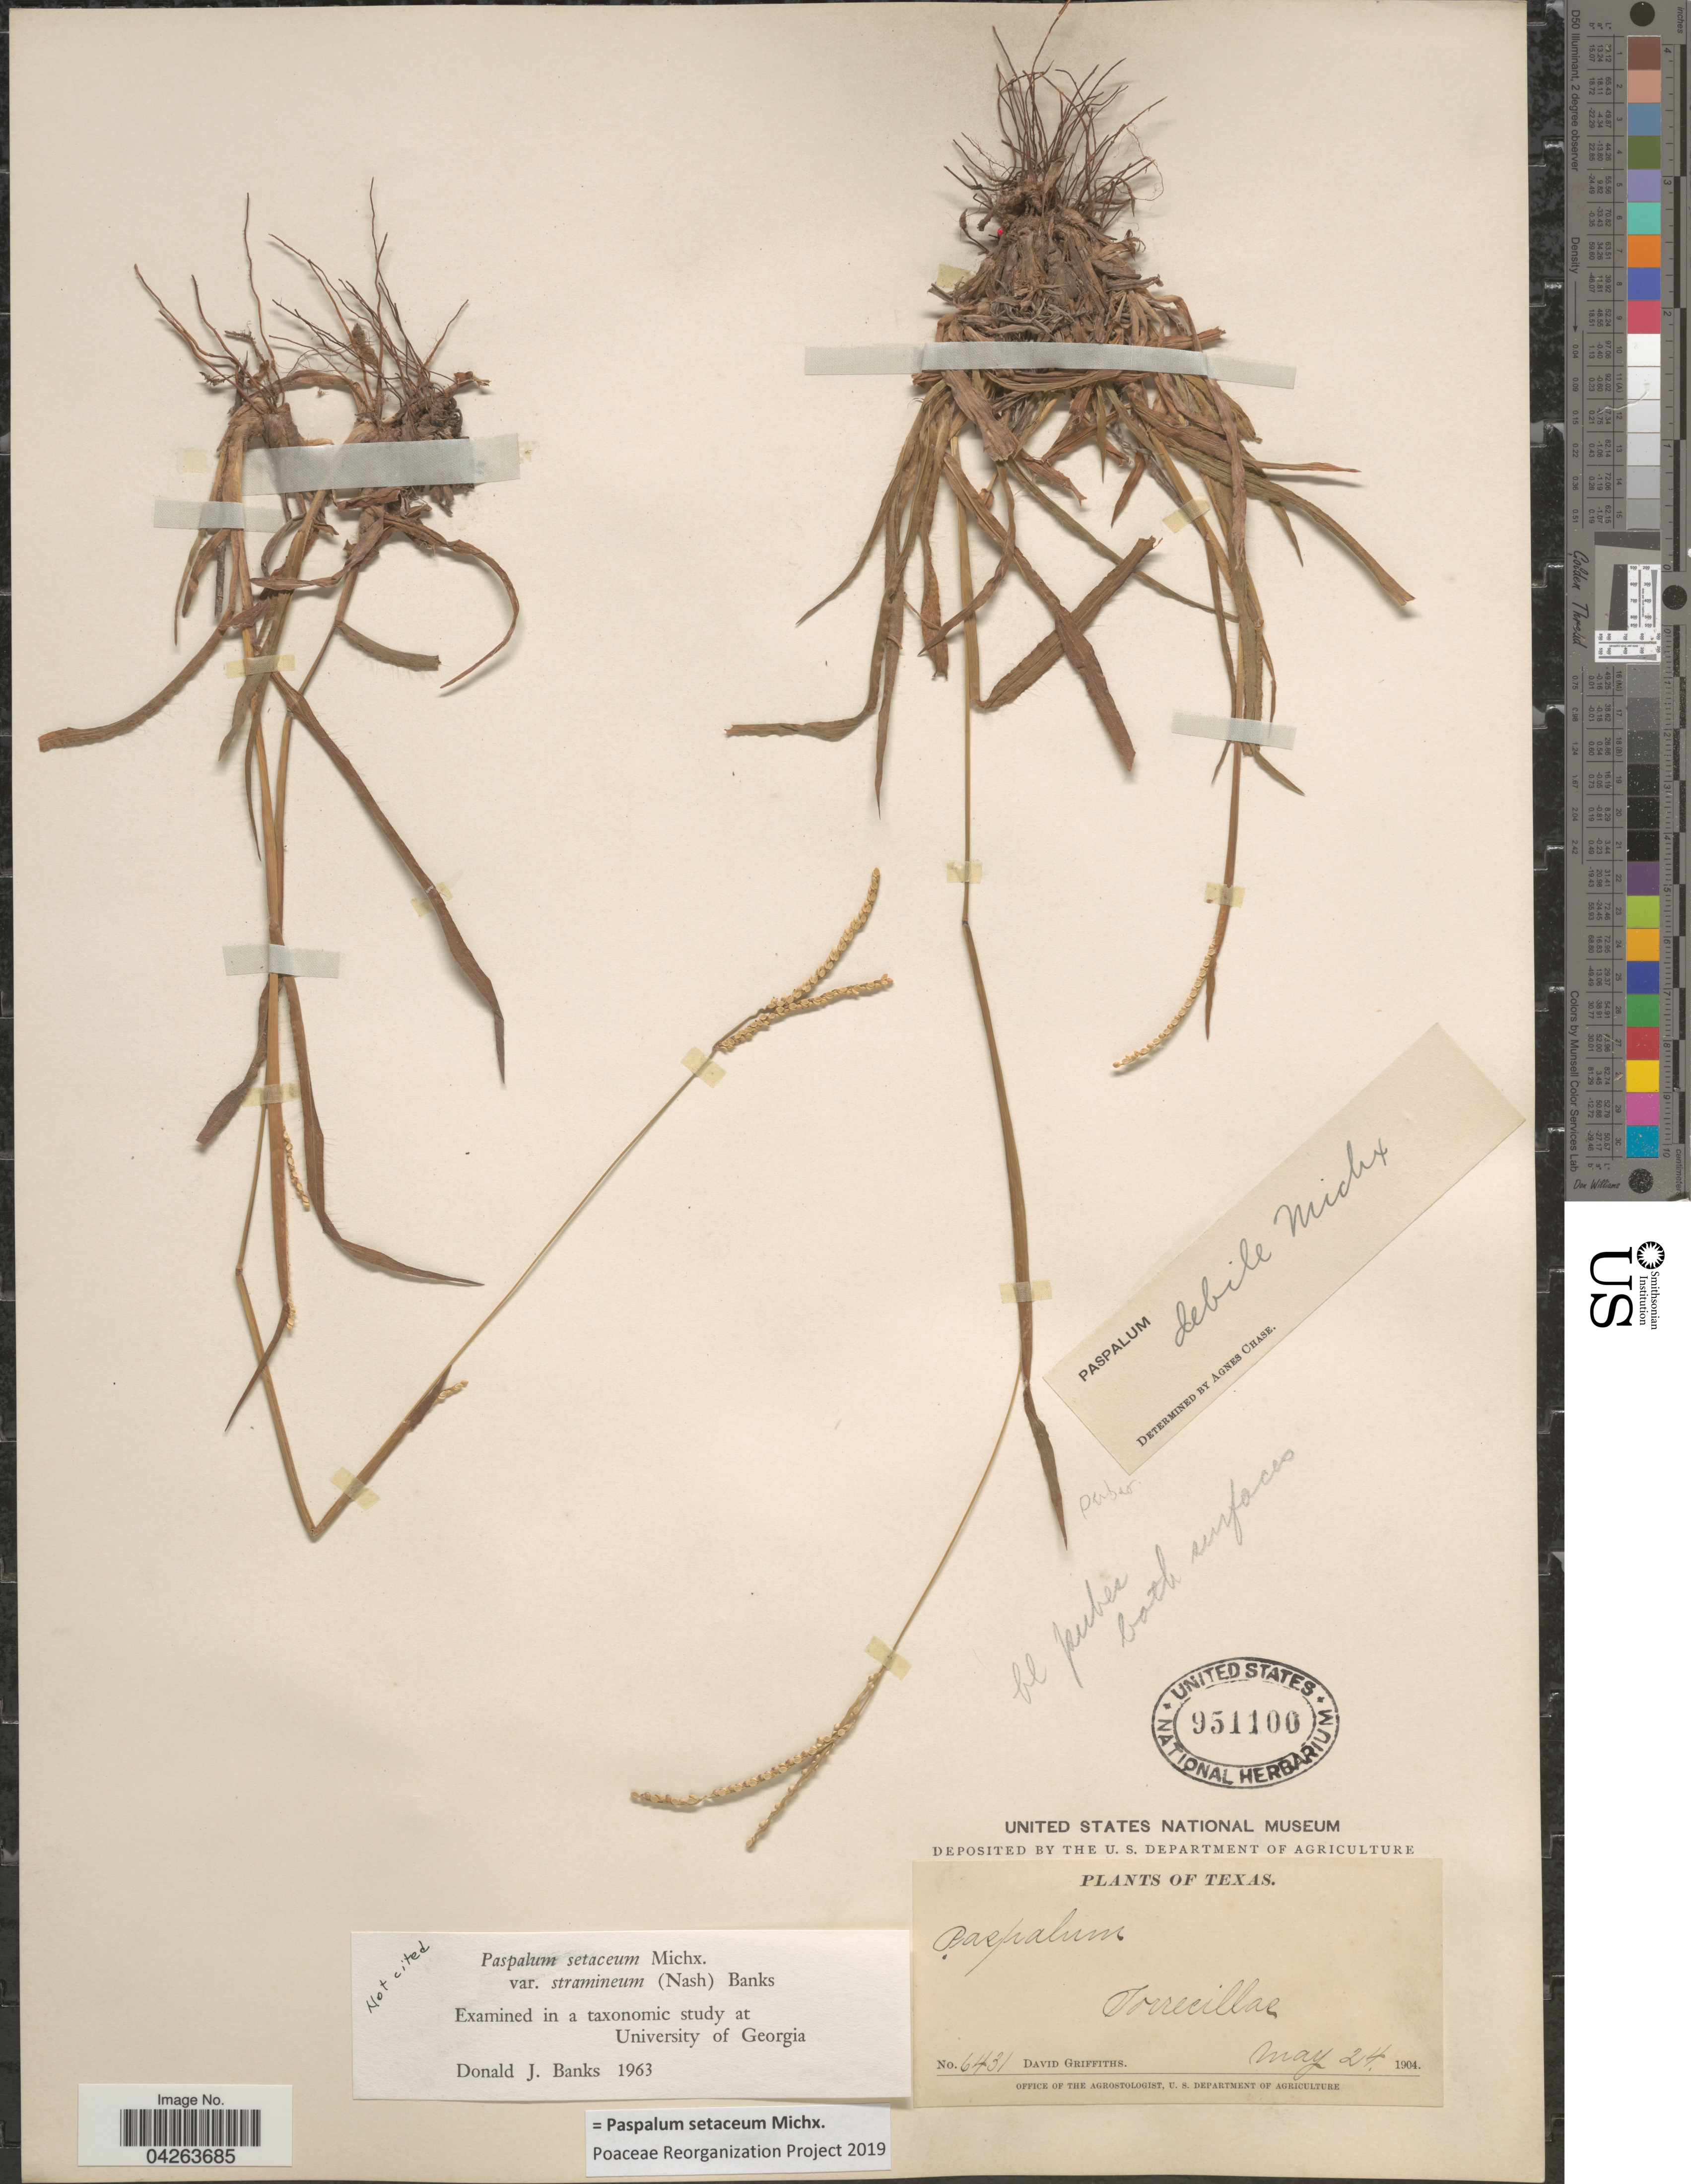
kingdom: Plantae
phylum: Tracheophyta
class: Liliopsida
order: Poales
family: Poaceae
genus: Paspalum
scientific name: Paspalum setaceum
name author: Michx.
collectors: D. Griffiths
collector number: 6431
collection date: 1904-05-24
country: United States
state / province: Texas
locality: Torrecillas.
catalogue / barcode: US 951100